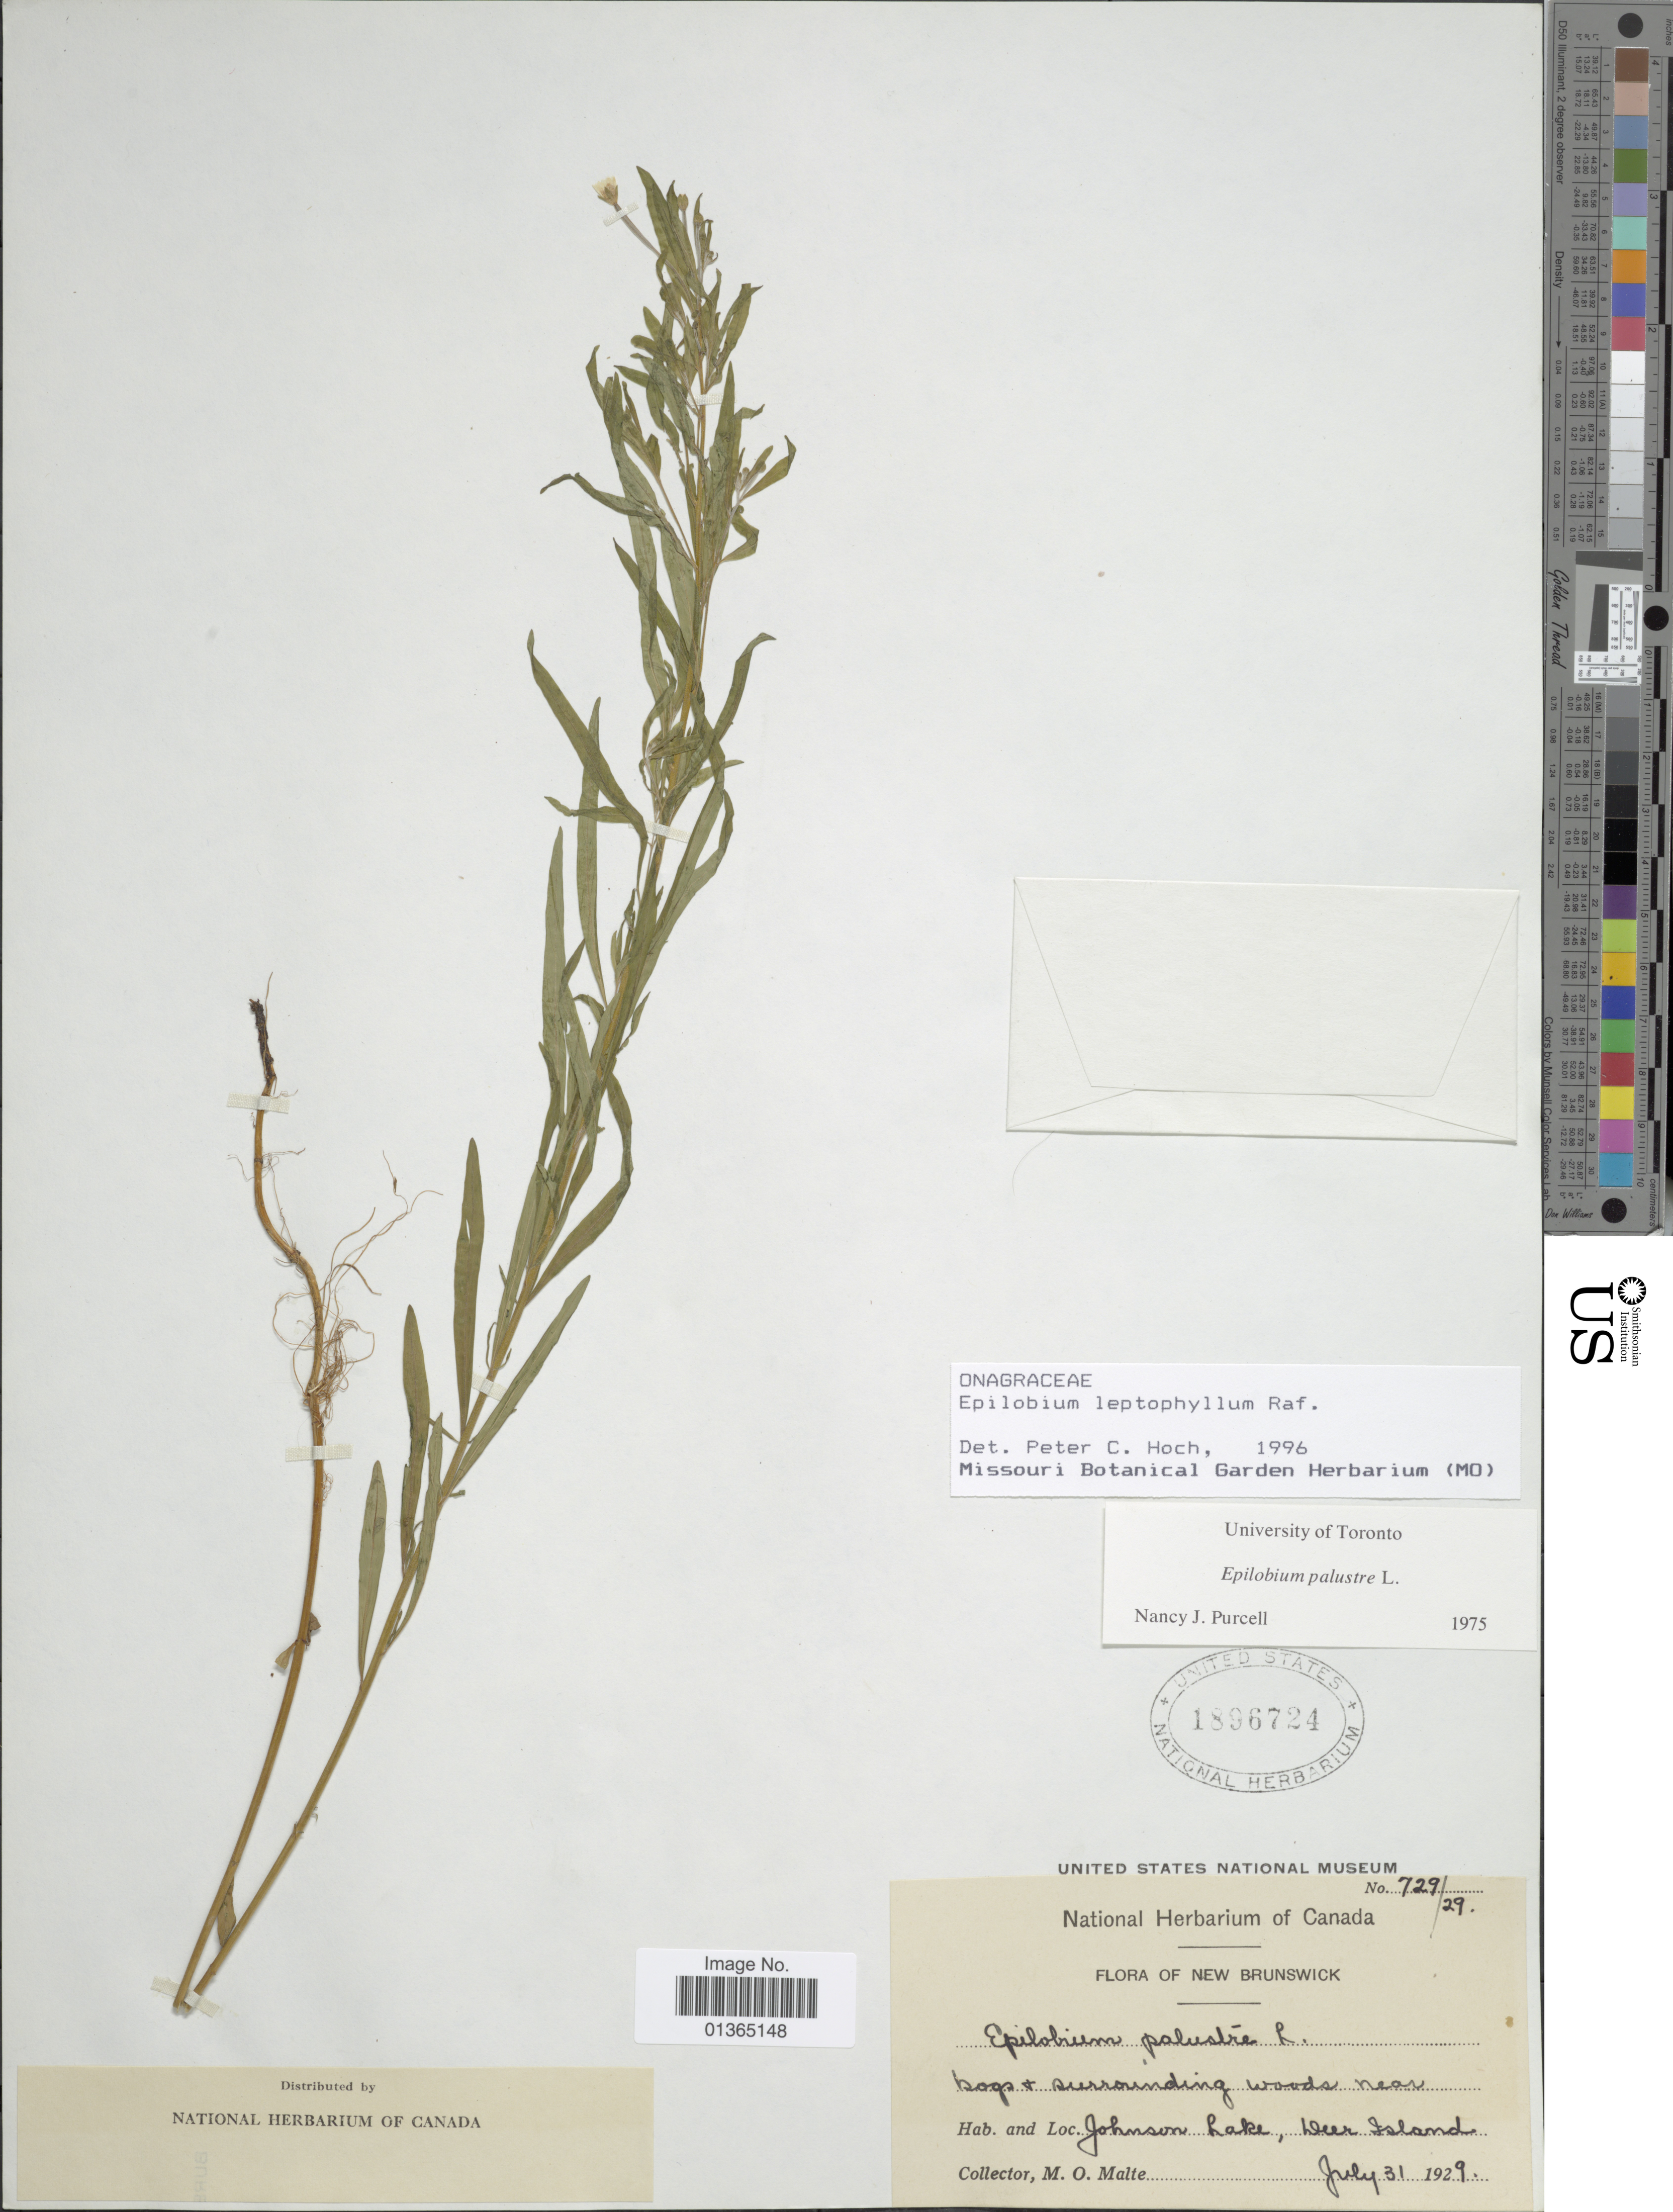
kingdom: Plantae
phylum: Tracheophyta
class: Magnoliopsida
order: Myrtales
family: Onagraceae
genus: Epilobium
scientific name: Epilobium leptophyllum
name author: Raf.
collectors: M. O. Malte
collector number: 729/29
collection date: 1929-07-31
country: Canada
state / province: New Brunswick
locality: Johnson Lake, Deer Island.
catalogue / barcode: US 1896724